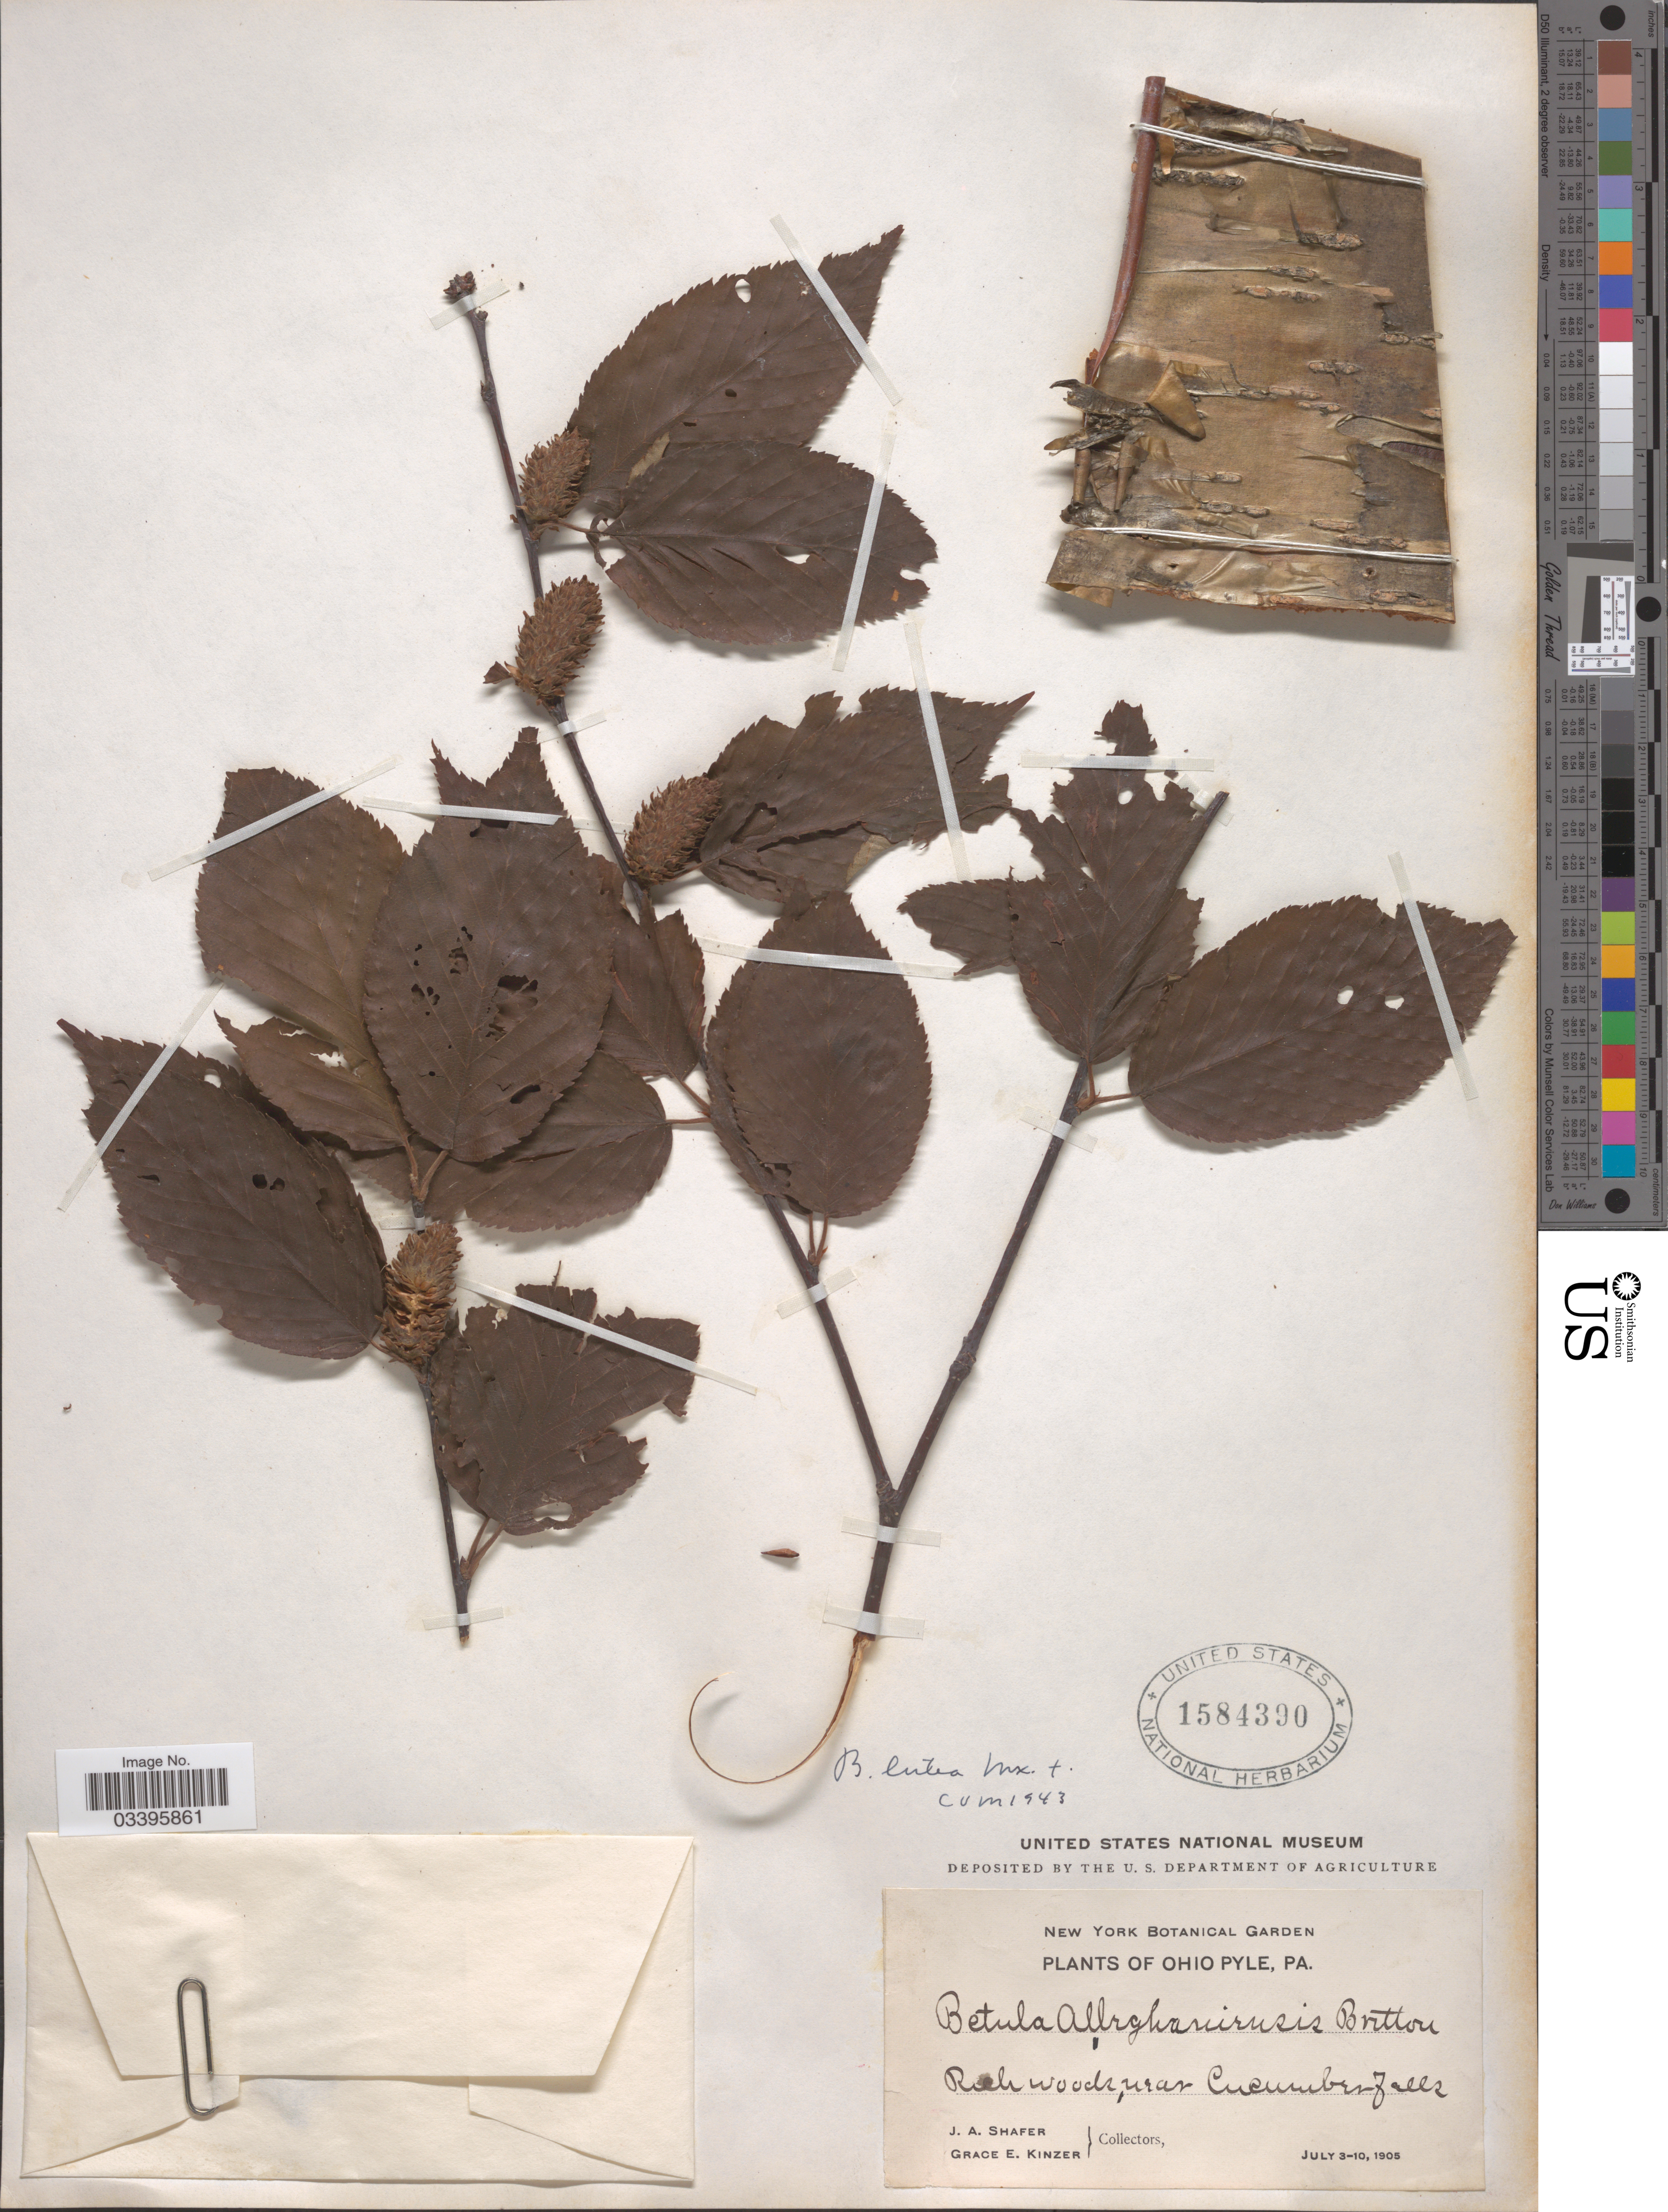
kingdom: Plantae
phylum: Tracheophyta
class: Magnoliopsida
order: Fagales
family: Betulaceae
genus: Betula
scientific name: Betula lutea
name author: F. Michx.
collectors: J. A. Shafer & G. K. Jennings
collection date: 1905-07-03/1905-07-10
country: United States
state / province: Pennsylvania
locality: Ohia Pyle near Cucumber falls.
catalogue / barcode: US 1584390